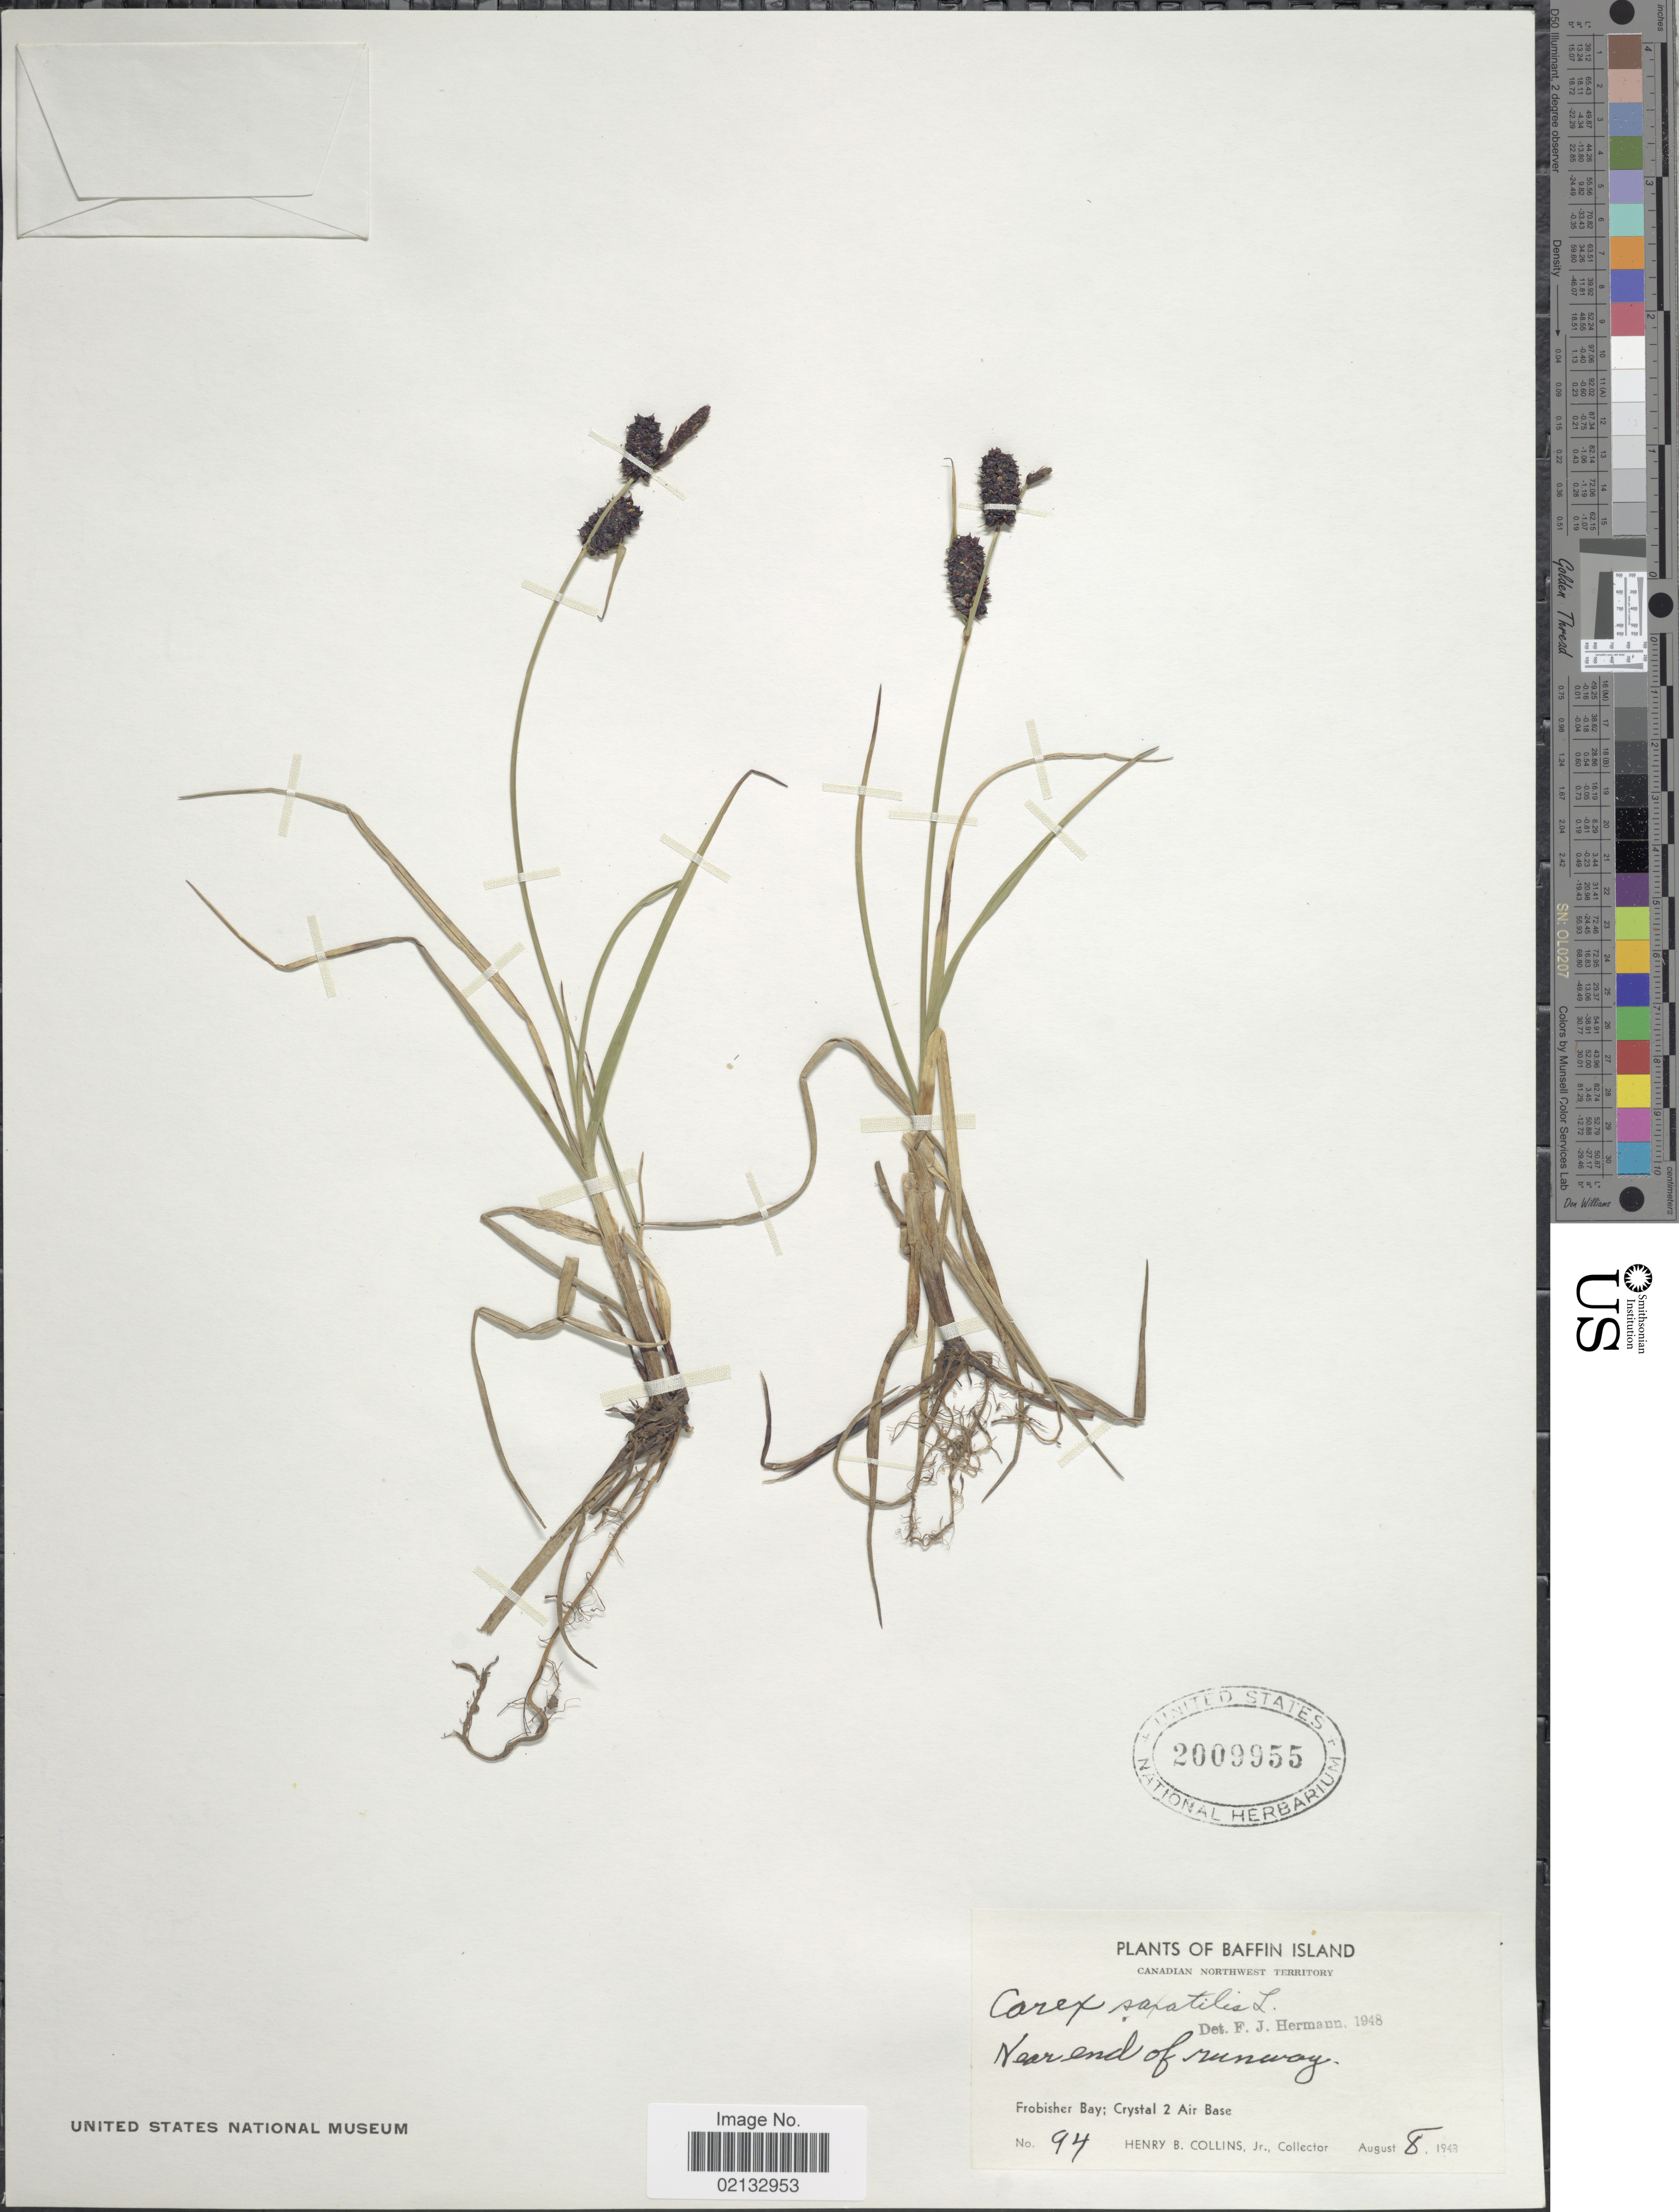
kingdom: Plantae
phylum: Tracheophyta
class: Liliopsida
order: Poales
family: Cyperaceae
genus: Carex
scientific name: Carex saxatilis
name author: L.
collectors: H. Collins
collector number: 94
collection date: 1948-08-08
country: Canada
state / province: Northwest Territories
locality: Baffin Island. Near end of runway. Frobisher Bay; Crystal 2 Air Base. Canadian Northwest Territory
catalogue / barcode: US 2009955